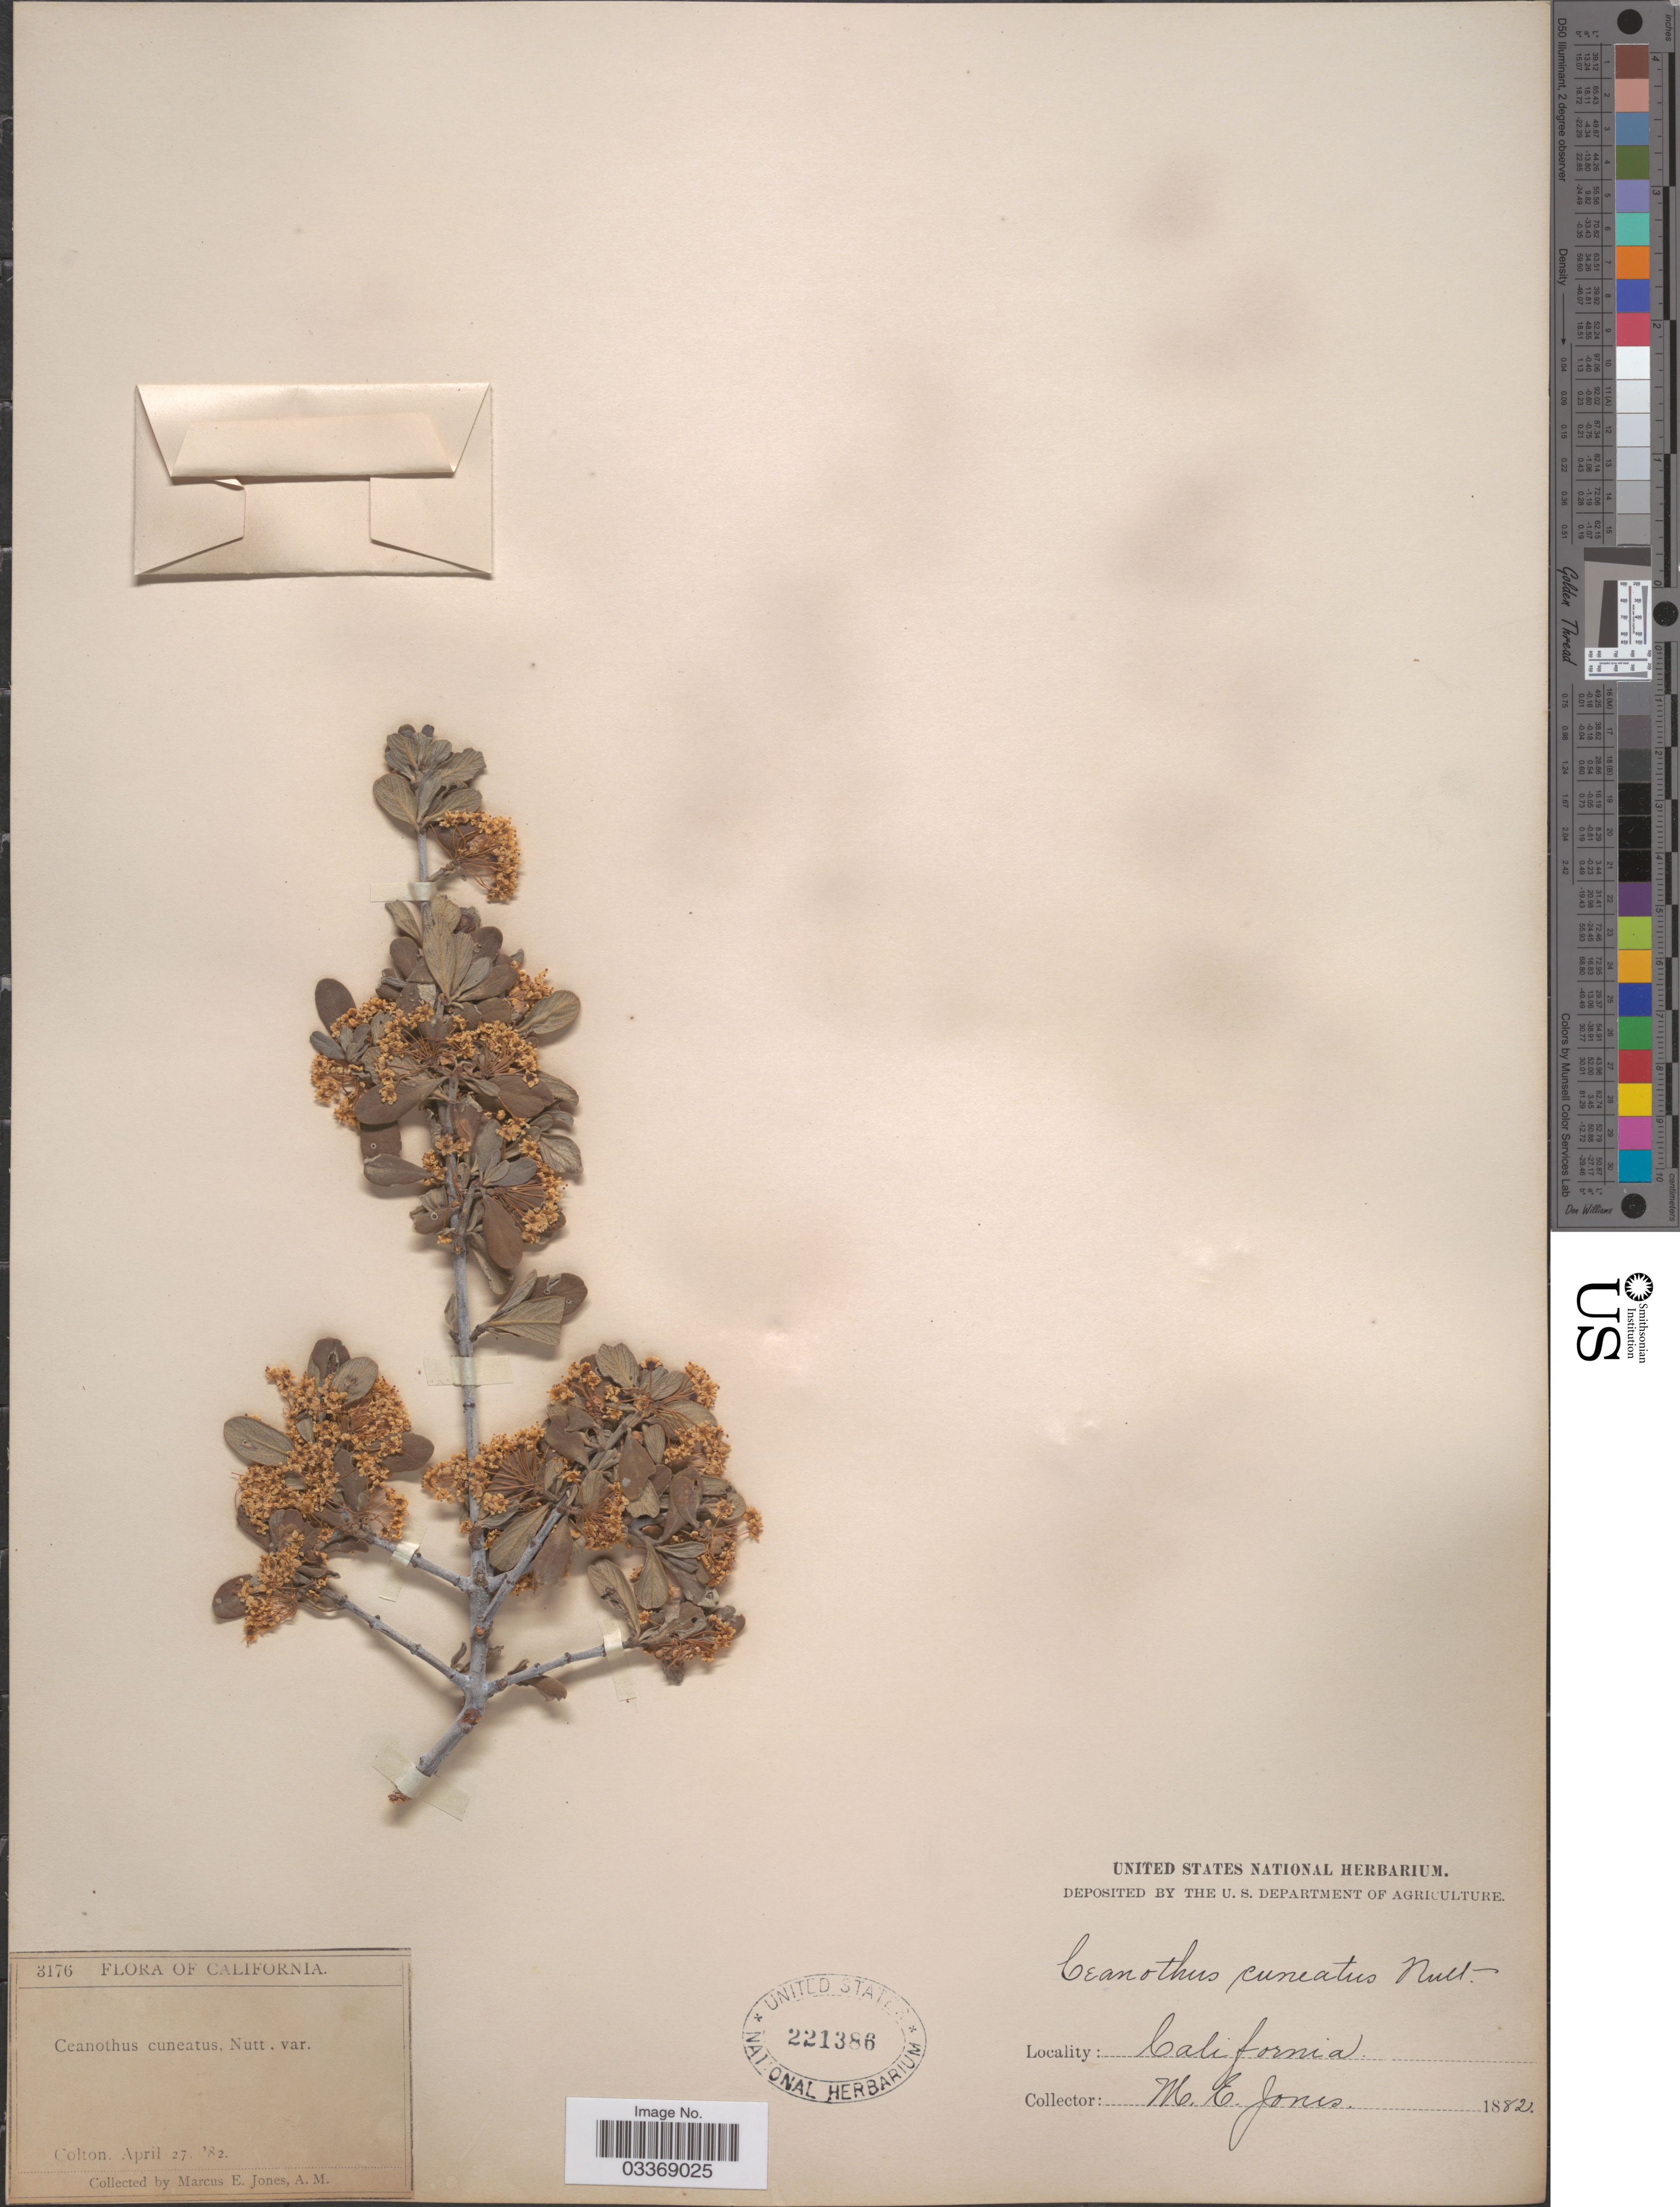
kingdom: Plantae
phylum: Tracheophyta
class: Magnoliopsida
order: Rosales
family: Rhamnaceae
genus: Ceanothus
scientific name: Ceanothus cuneatus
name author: (Hook.) Nutt.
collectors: M. E. Jones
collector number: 3176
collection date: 1882-04-27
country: United States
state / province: California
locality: Colton.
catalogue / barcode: US 221386